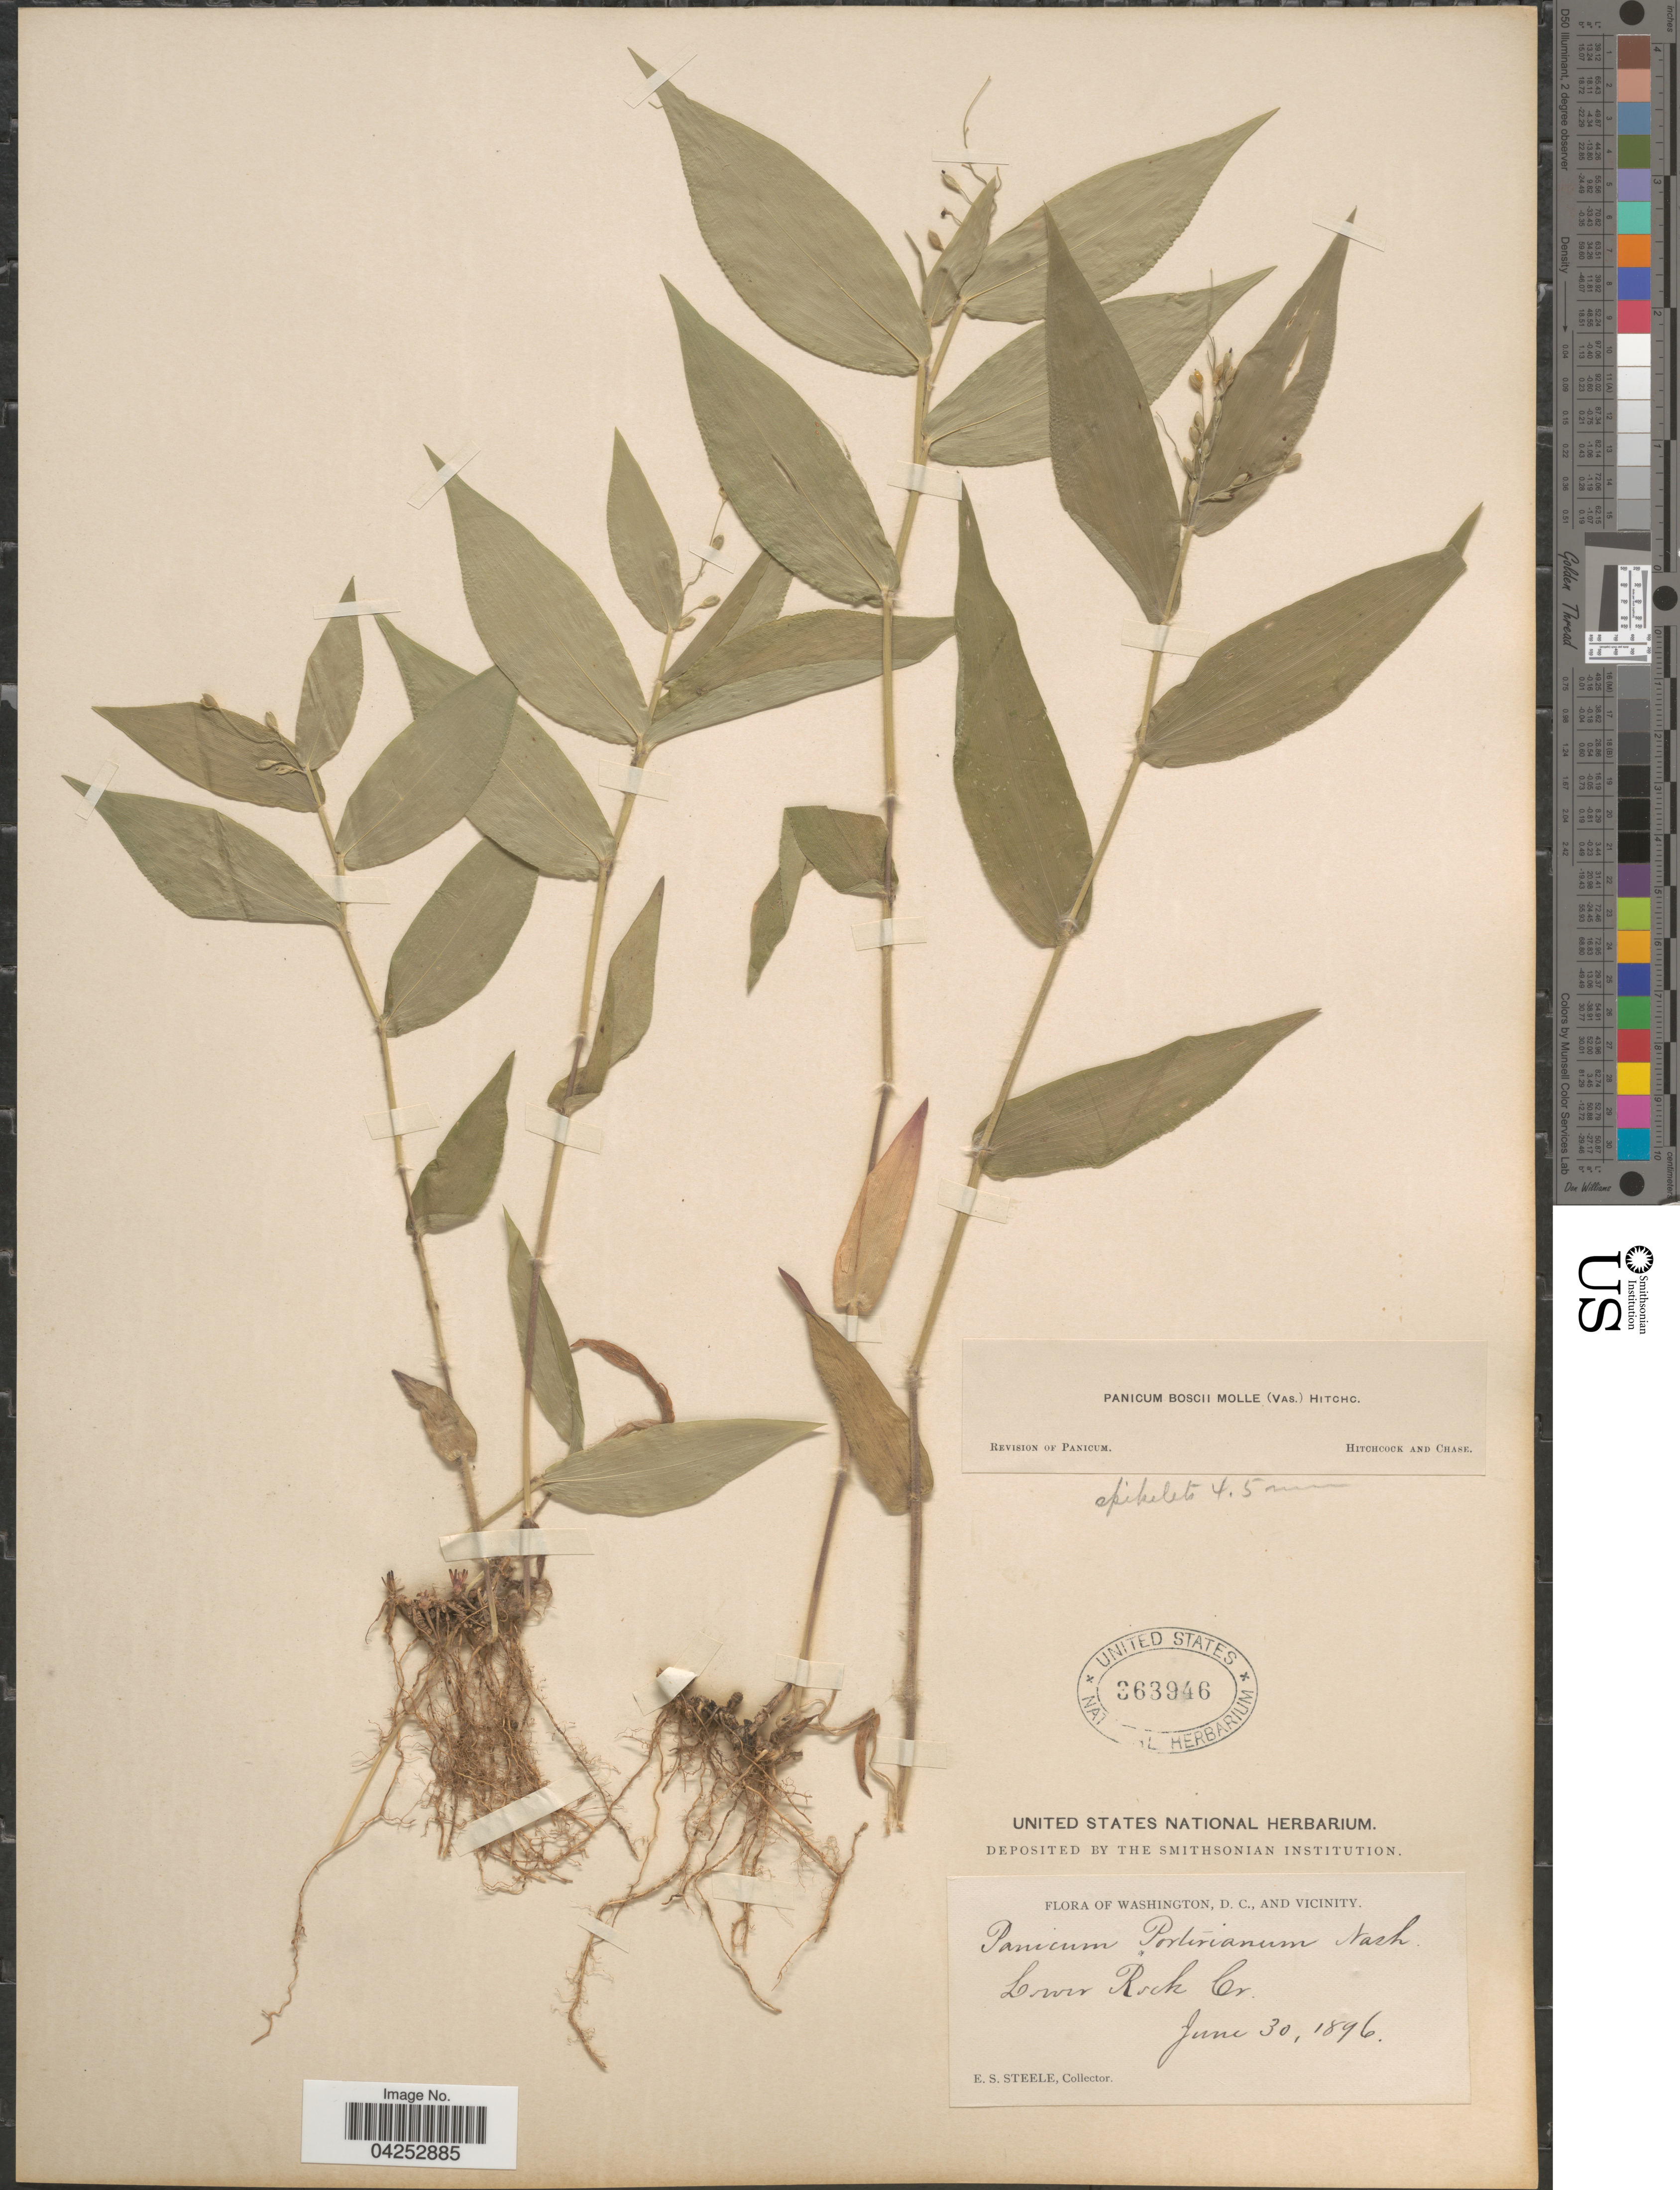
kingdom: Plantae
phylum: Tracheophyta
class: Liliopsida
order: Poales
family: Poaceae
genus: Dichanthelium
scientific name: Dichanthelium boscii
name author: (Poir.) Gould & C.A. Clark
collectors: E. Steele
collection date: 1896-06-30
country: United States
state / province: District of Columbia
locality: Washington, D. C., and vicinity. Lower Rock Cr.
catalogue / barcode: US 363946